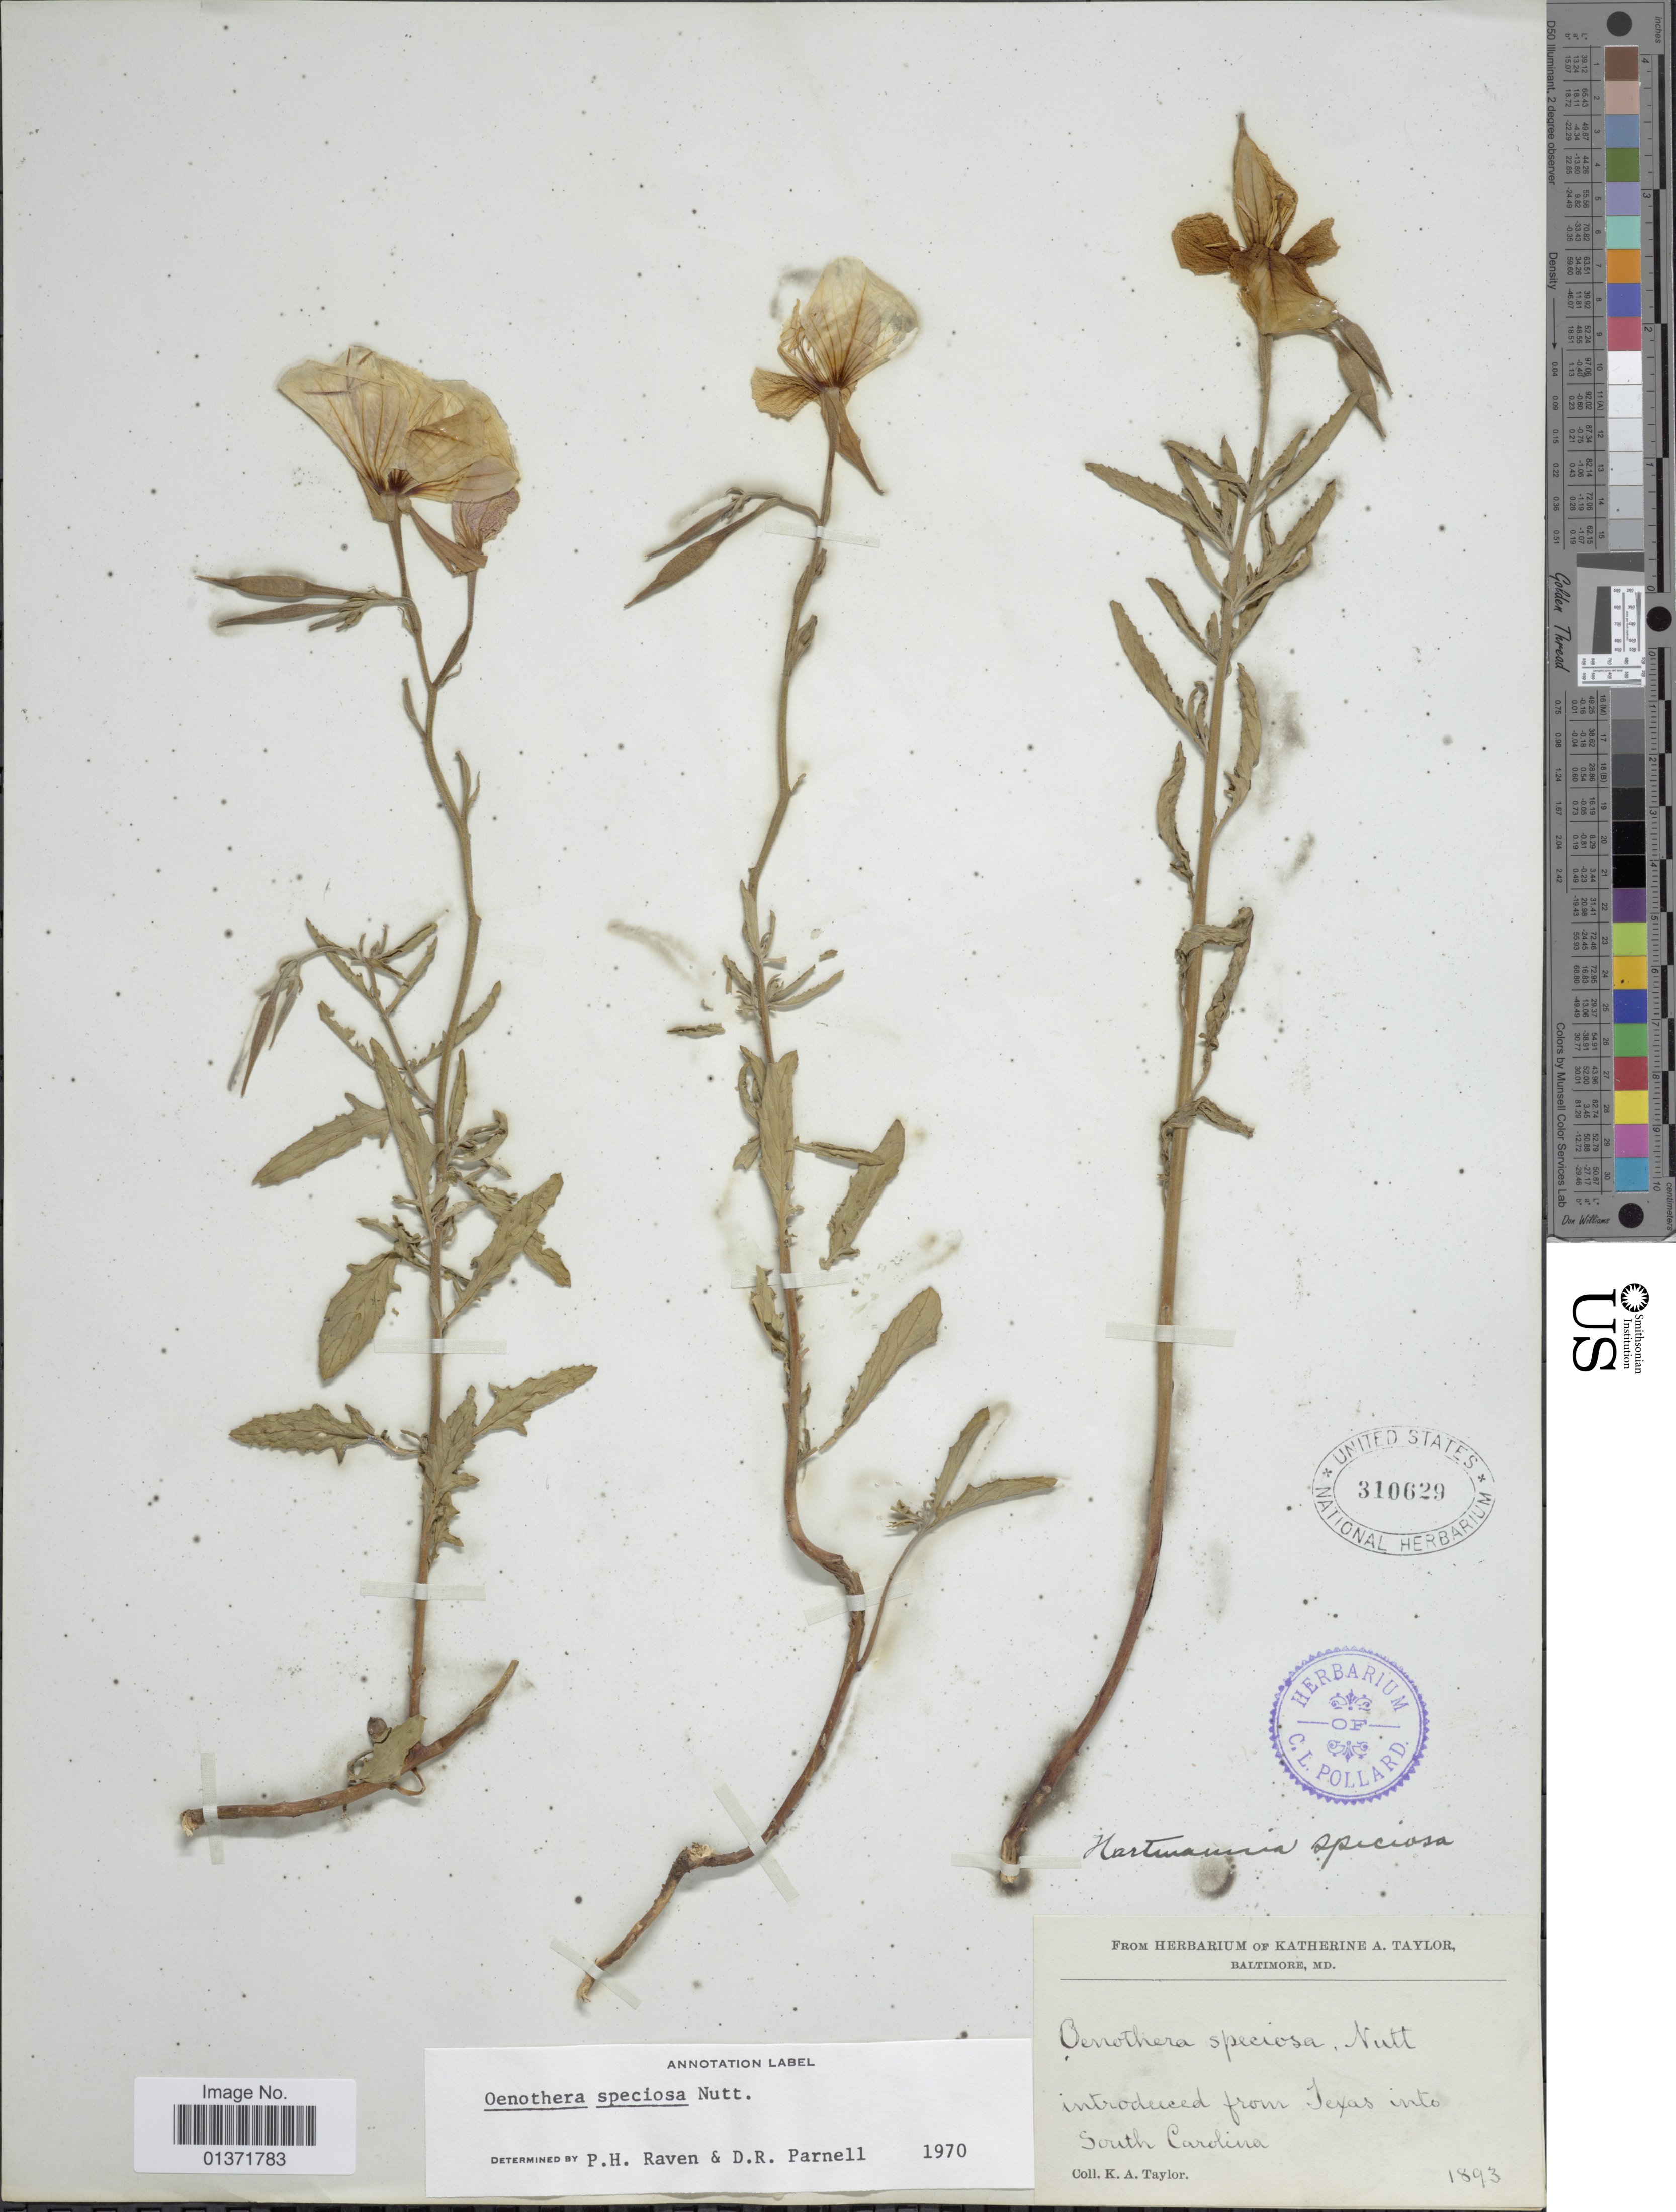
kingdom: Plantae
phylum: Tracheophyta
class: Magnoliopsida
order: Myrtales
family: Onagraceae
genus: Oenothera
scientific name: Oenothera speciosa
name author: Nutt.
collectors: K. A. Taylor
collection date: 1893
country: United States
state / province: South Carolina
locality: Introduced from Texas to South Carolina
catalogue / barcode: US 310629